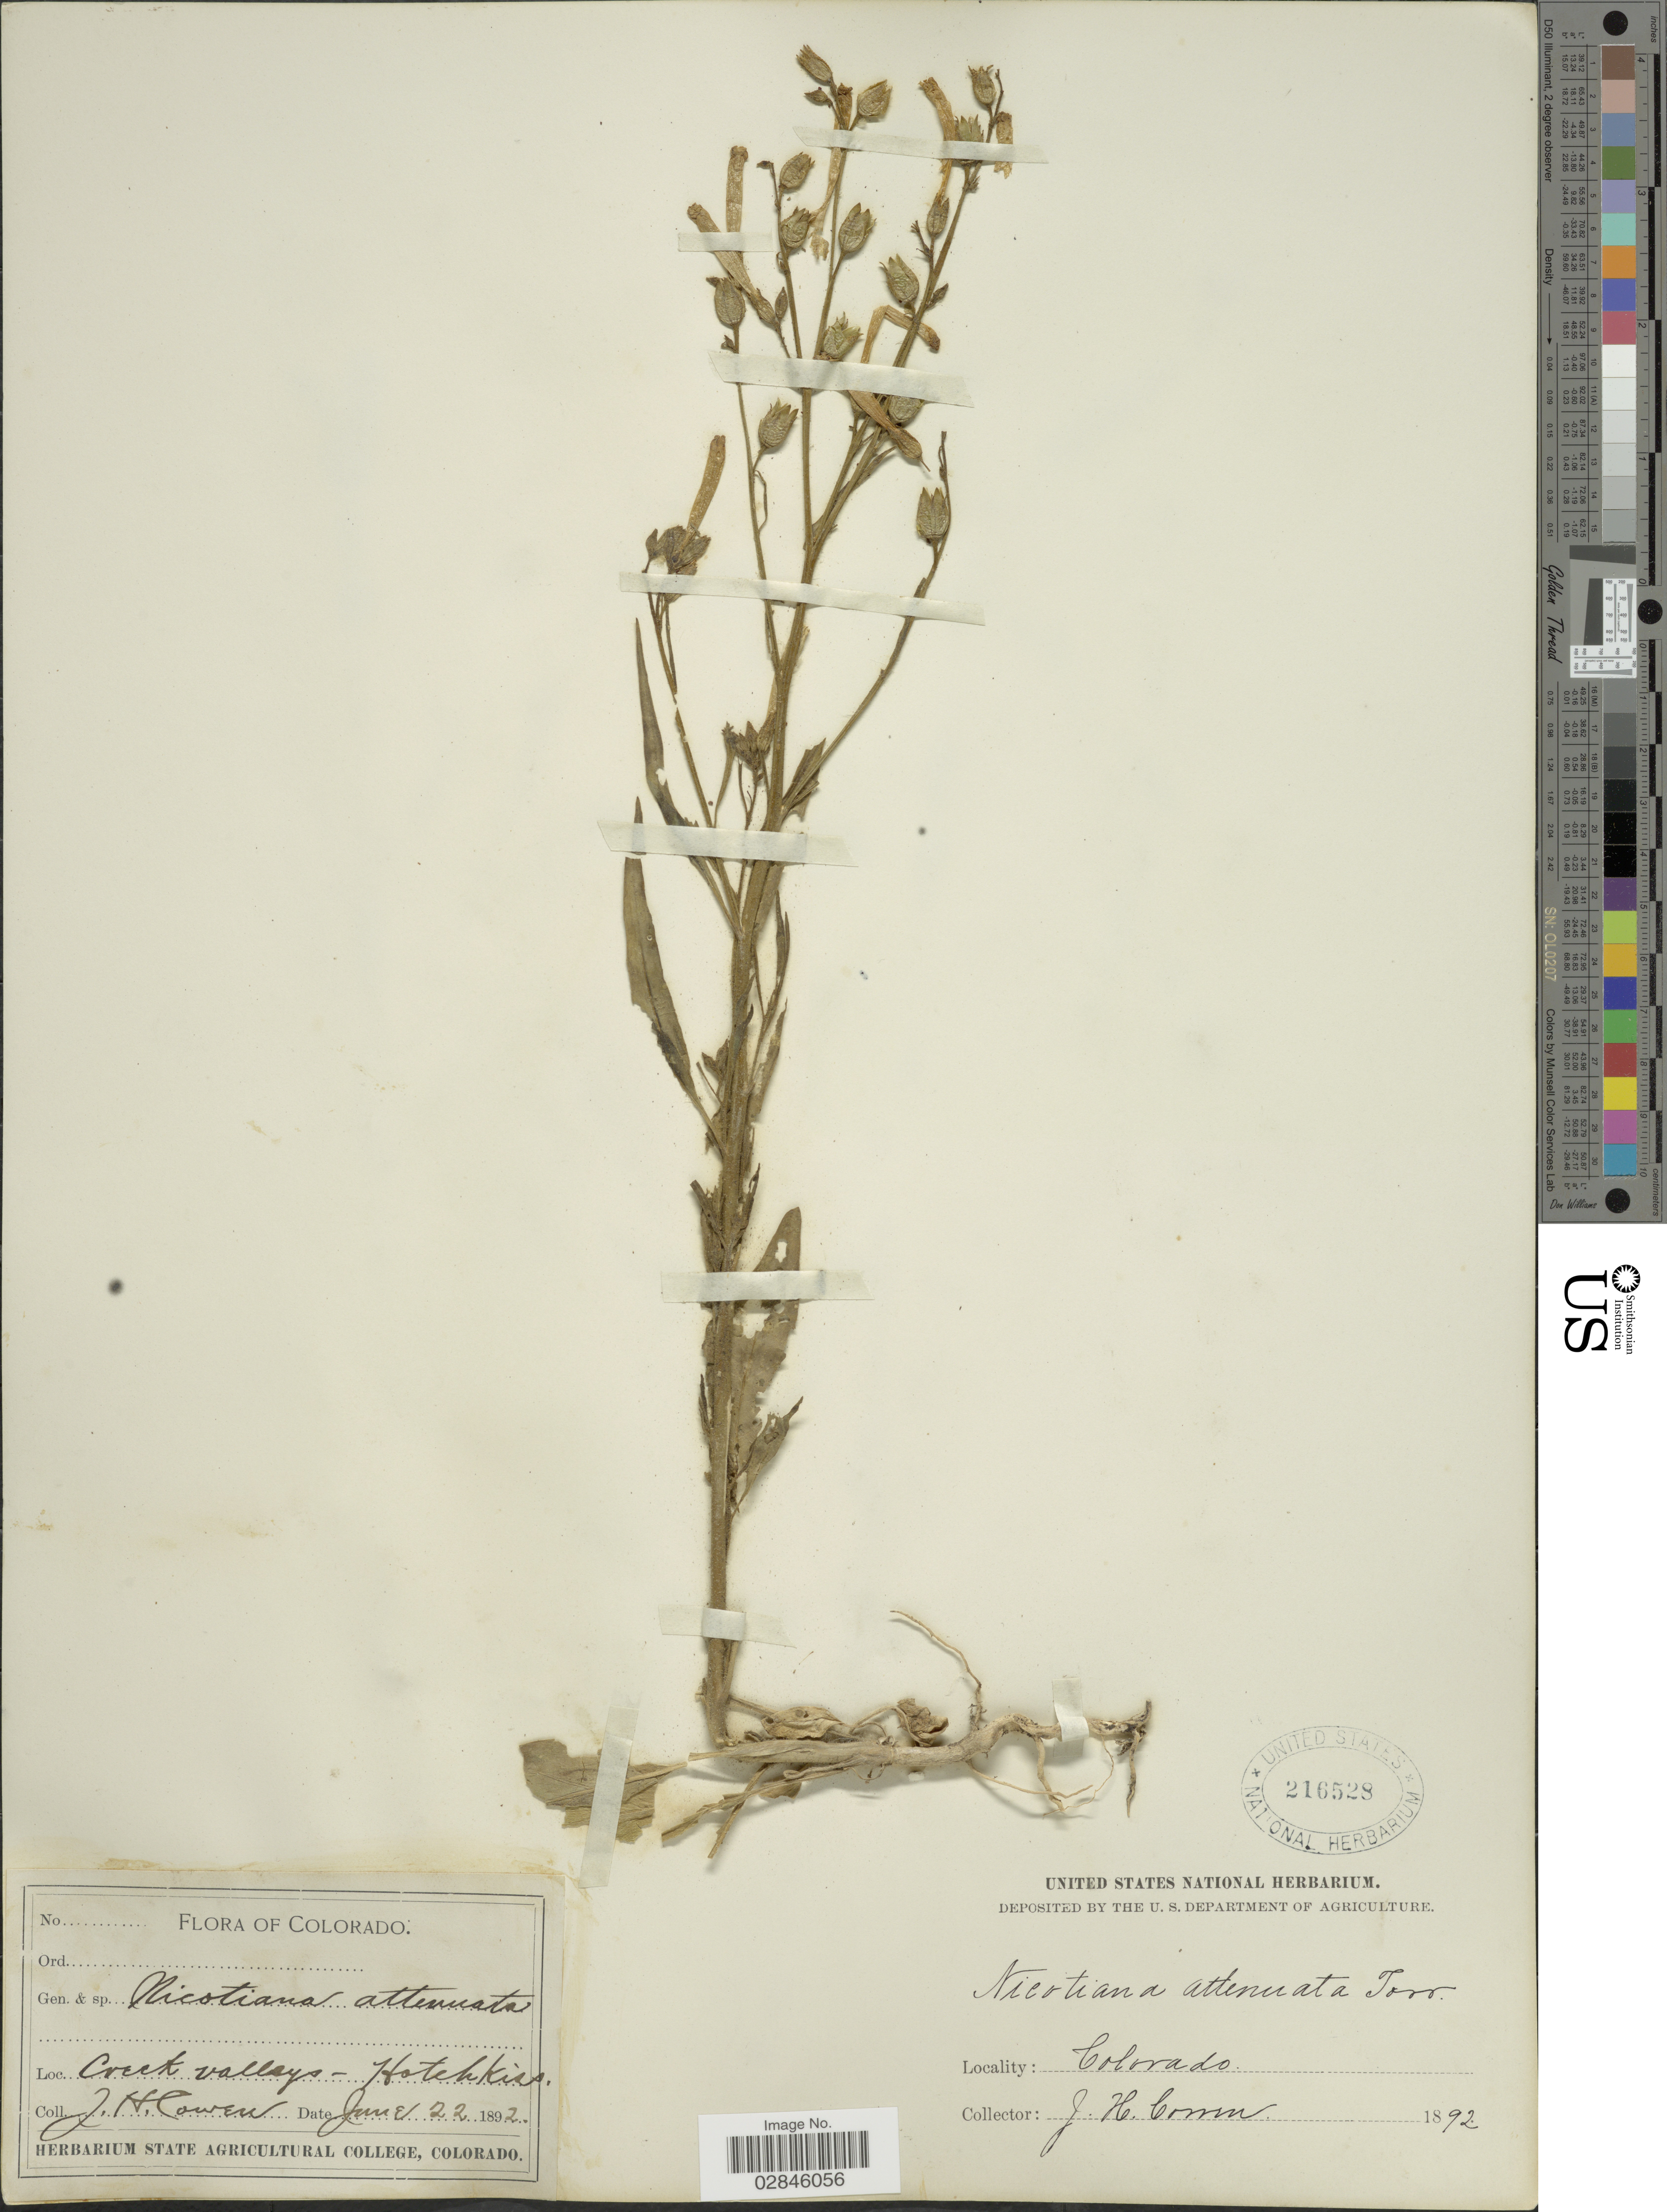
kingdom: Plantae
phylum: Tracheophyta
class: Magnoliopsida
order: Solanales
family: Solanaceae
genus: Nicotiana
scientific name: Nicotiana attenuata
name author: Torr. ex S. Watson in C. King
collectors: J. H. Cowen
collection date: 1892-06-22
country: United States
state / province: Colorado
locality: Creek valleys-Hotchkiss.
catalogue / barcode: US 216528